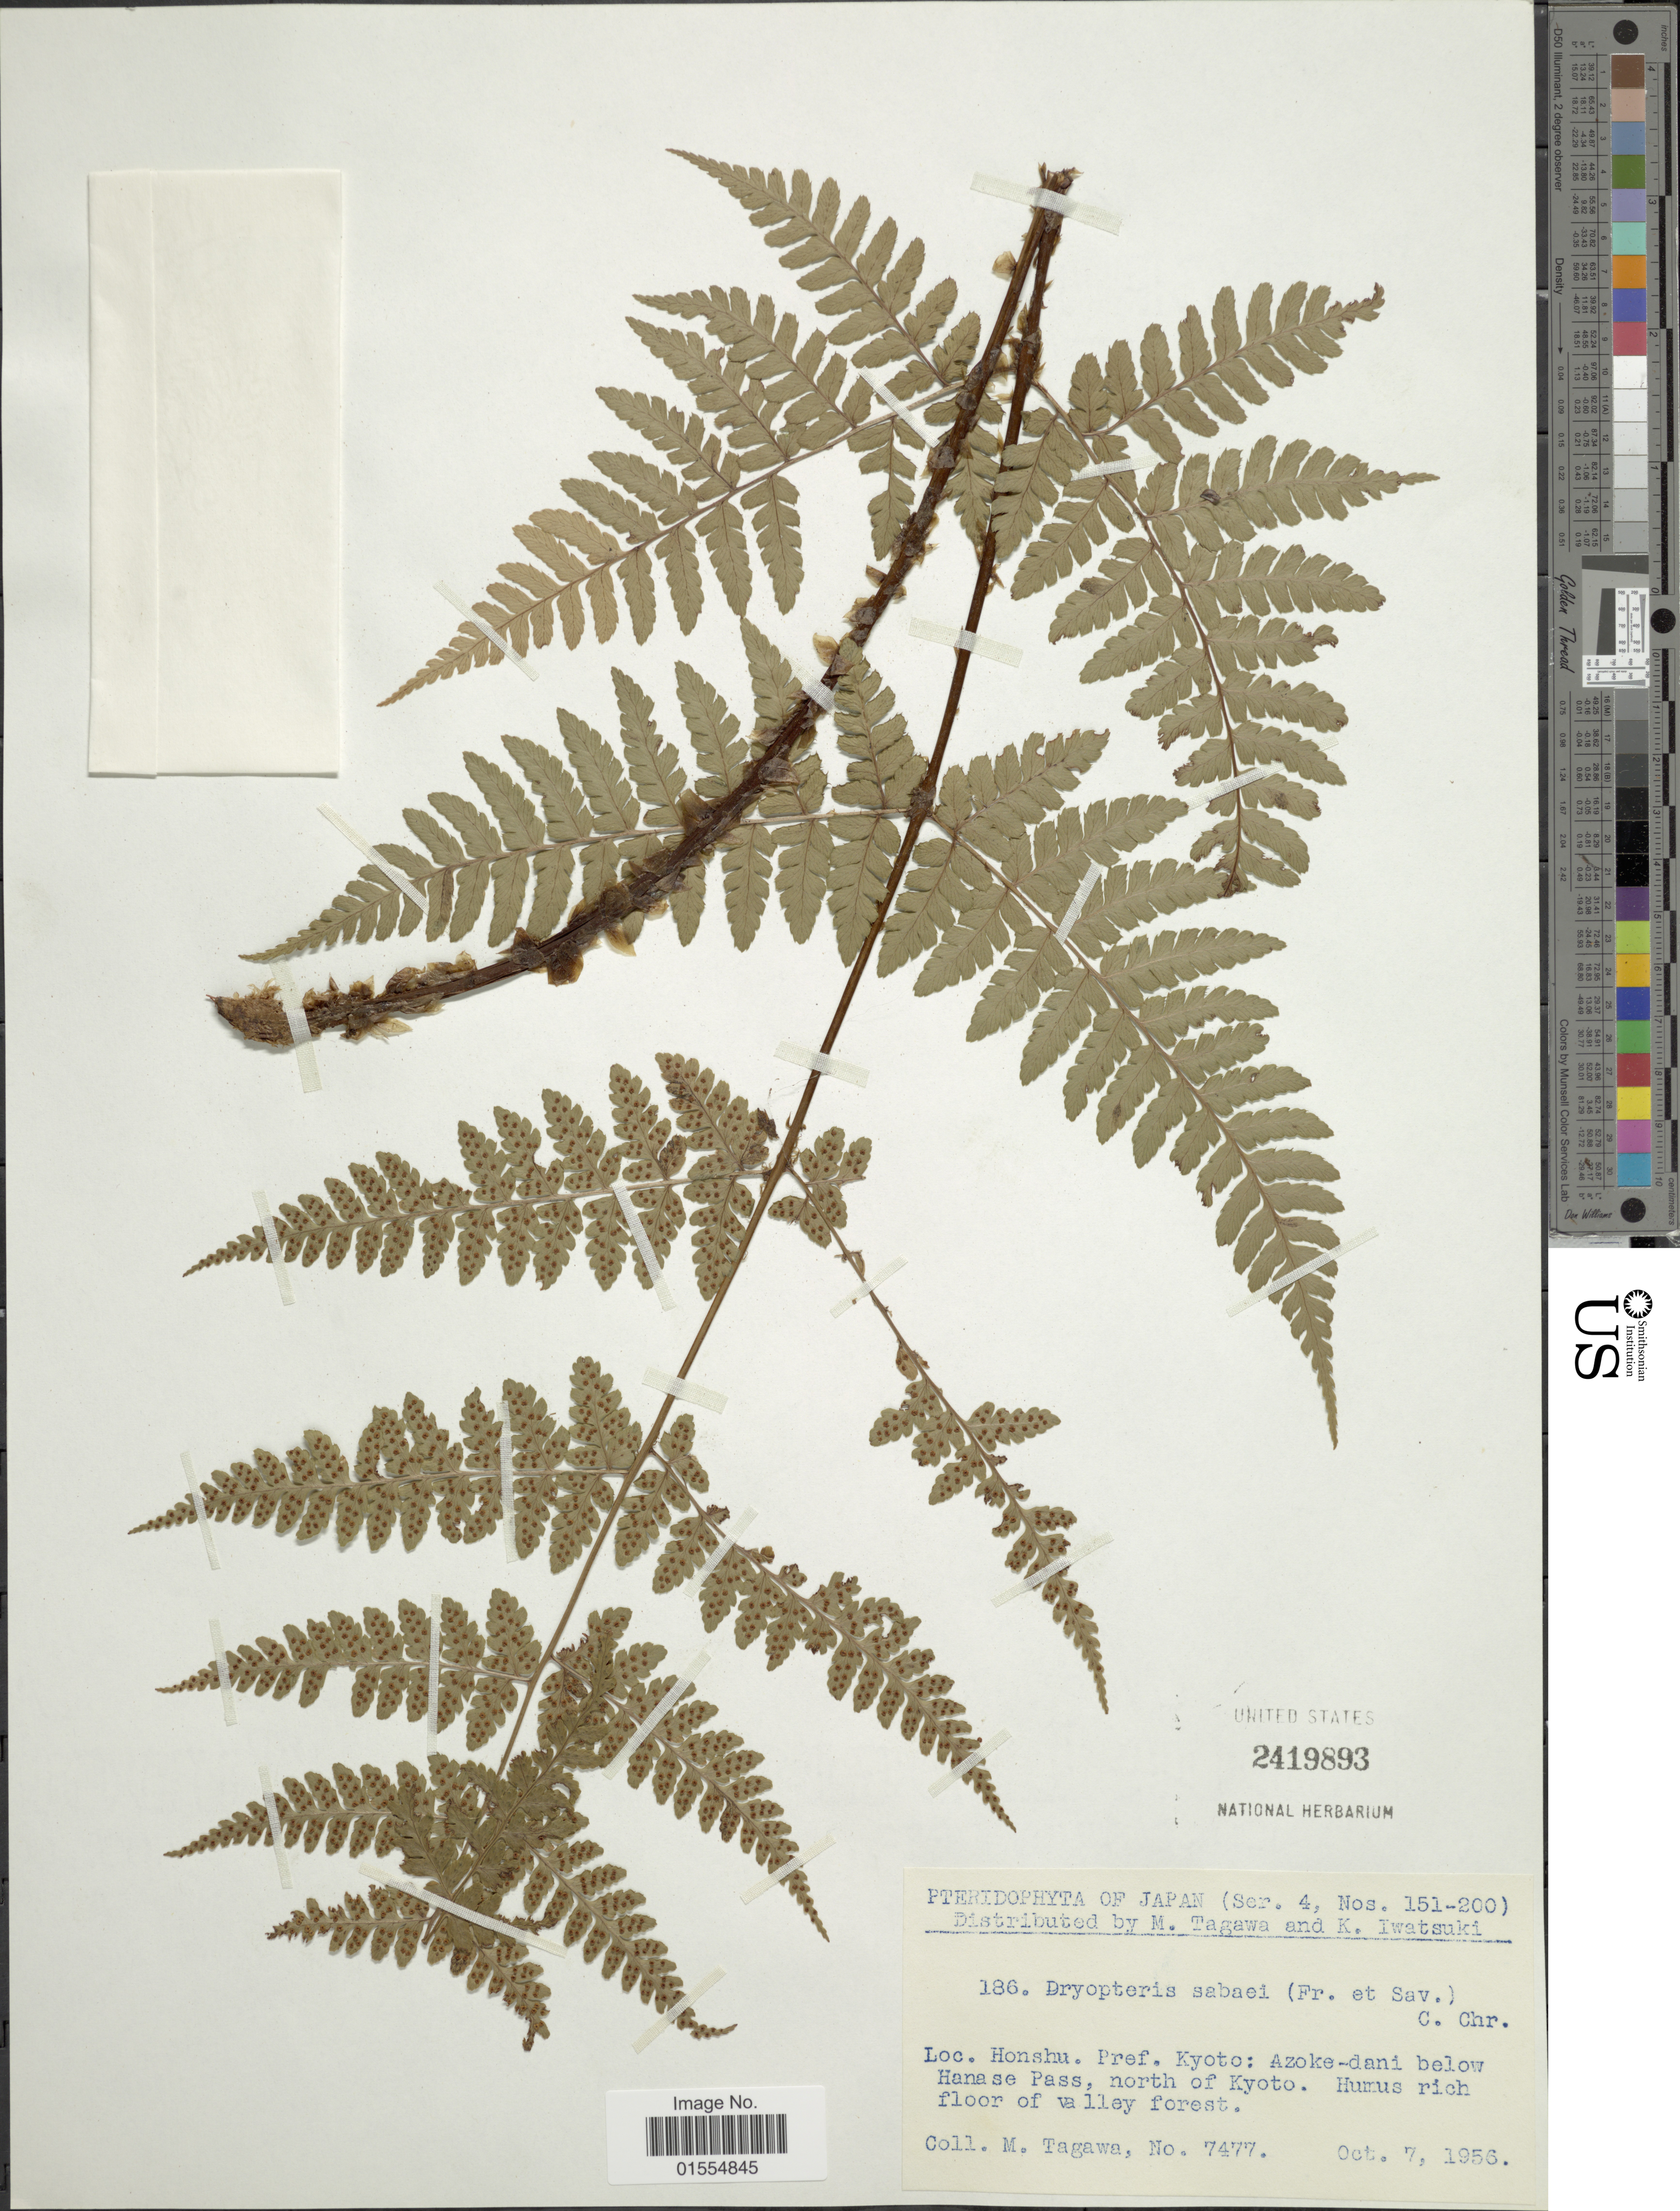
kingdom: Plantae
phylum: Tracheophyta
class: Polypodiopsida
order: Polypodiales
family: Dryopteridaceae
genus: Dryopteris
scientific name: Dryopteris sabaei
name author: (Franch. & Sav.) C. Chr.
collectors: M. Tagawa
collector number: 7477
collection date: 1956-10-07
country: Japan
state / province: Kyoto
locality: Honshu. Pref. Kyoto: Azoke-dani below Hanase Pass, north of Kyoto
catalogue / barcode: US 2419893